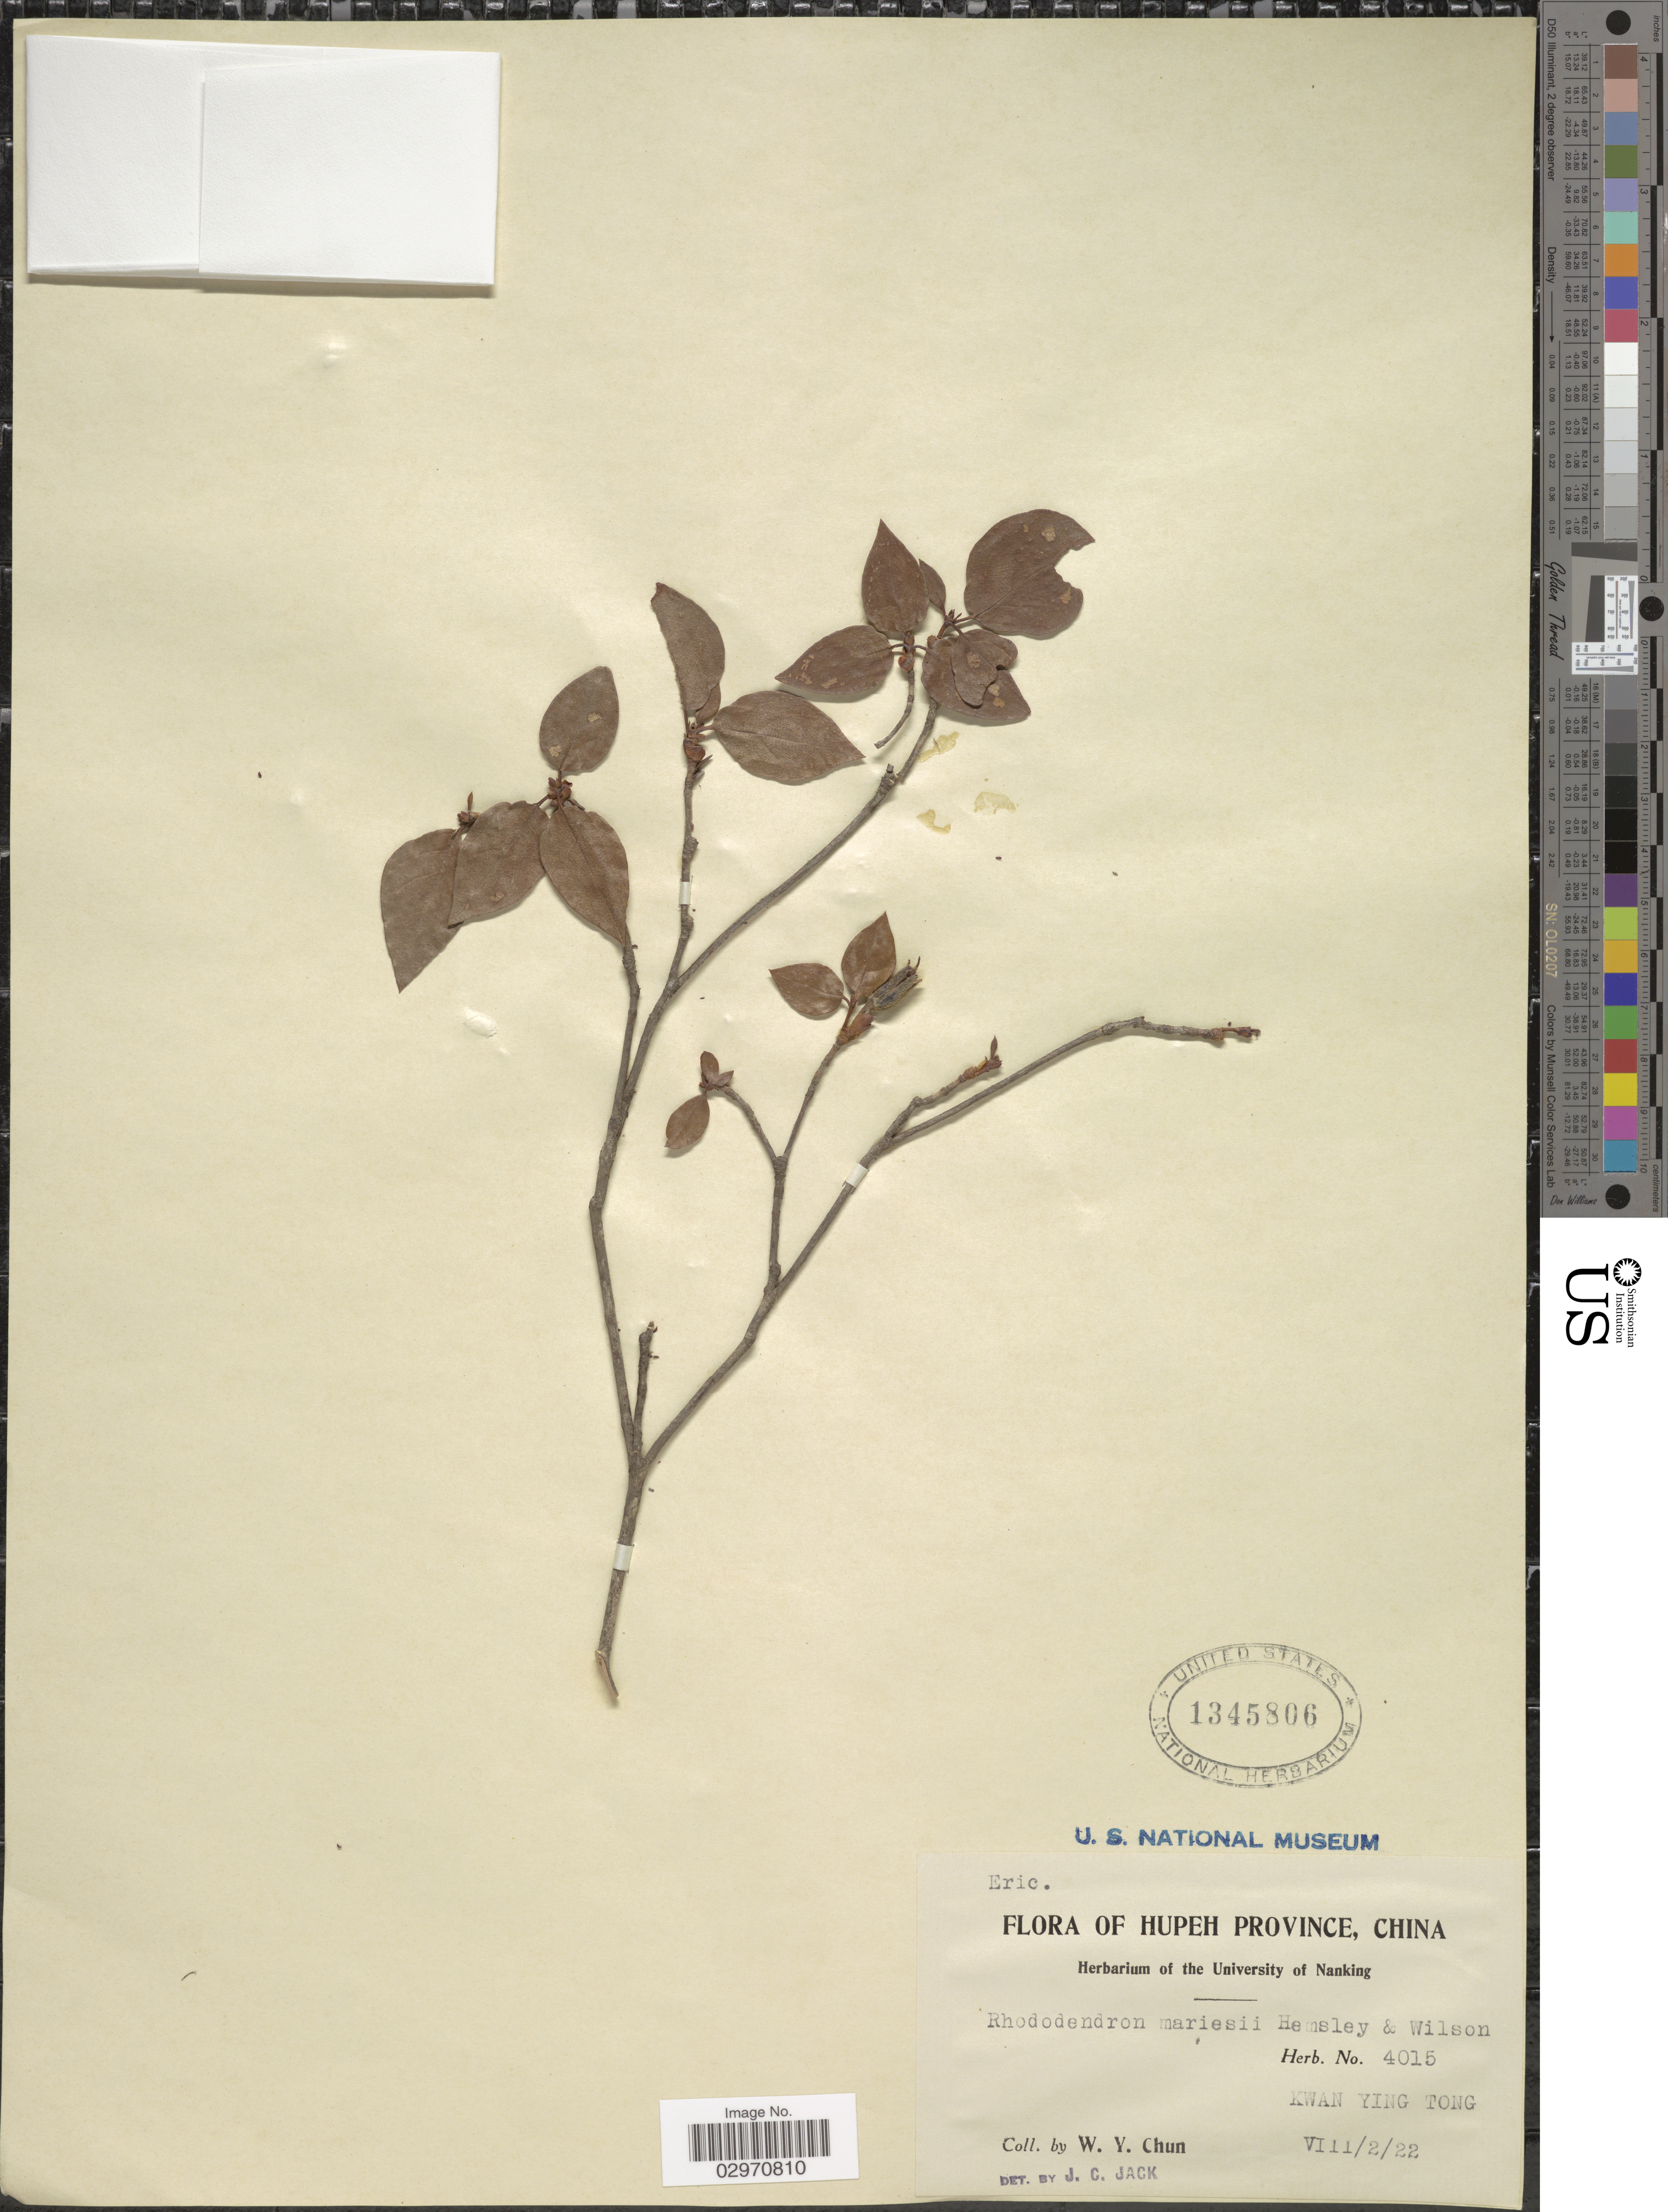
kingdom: Plantae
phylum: Tracheophyta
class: Magnoliopsida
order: Ericales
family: Ericaceae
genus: Rhododendron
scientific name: Rhododendron farrerae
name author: Sweet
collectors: W. Y. Chun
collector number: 4015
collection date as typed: Transcribed d/m/y: 2/8/22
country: China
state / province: Hubei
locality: Hupeh Province, Kwan Ying Tong.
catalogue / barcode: US 1345806